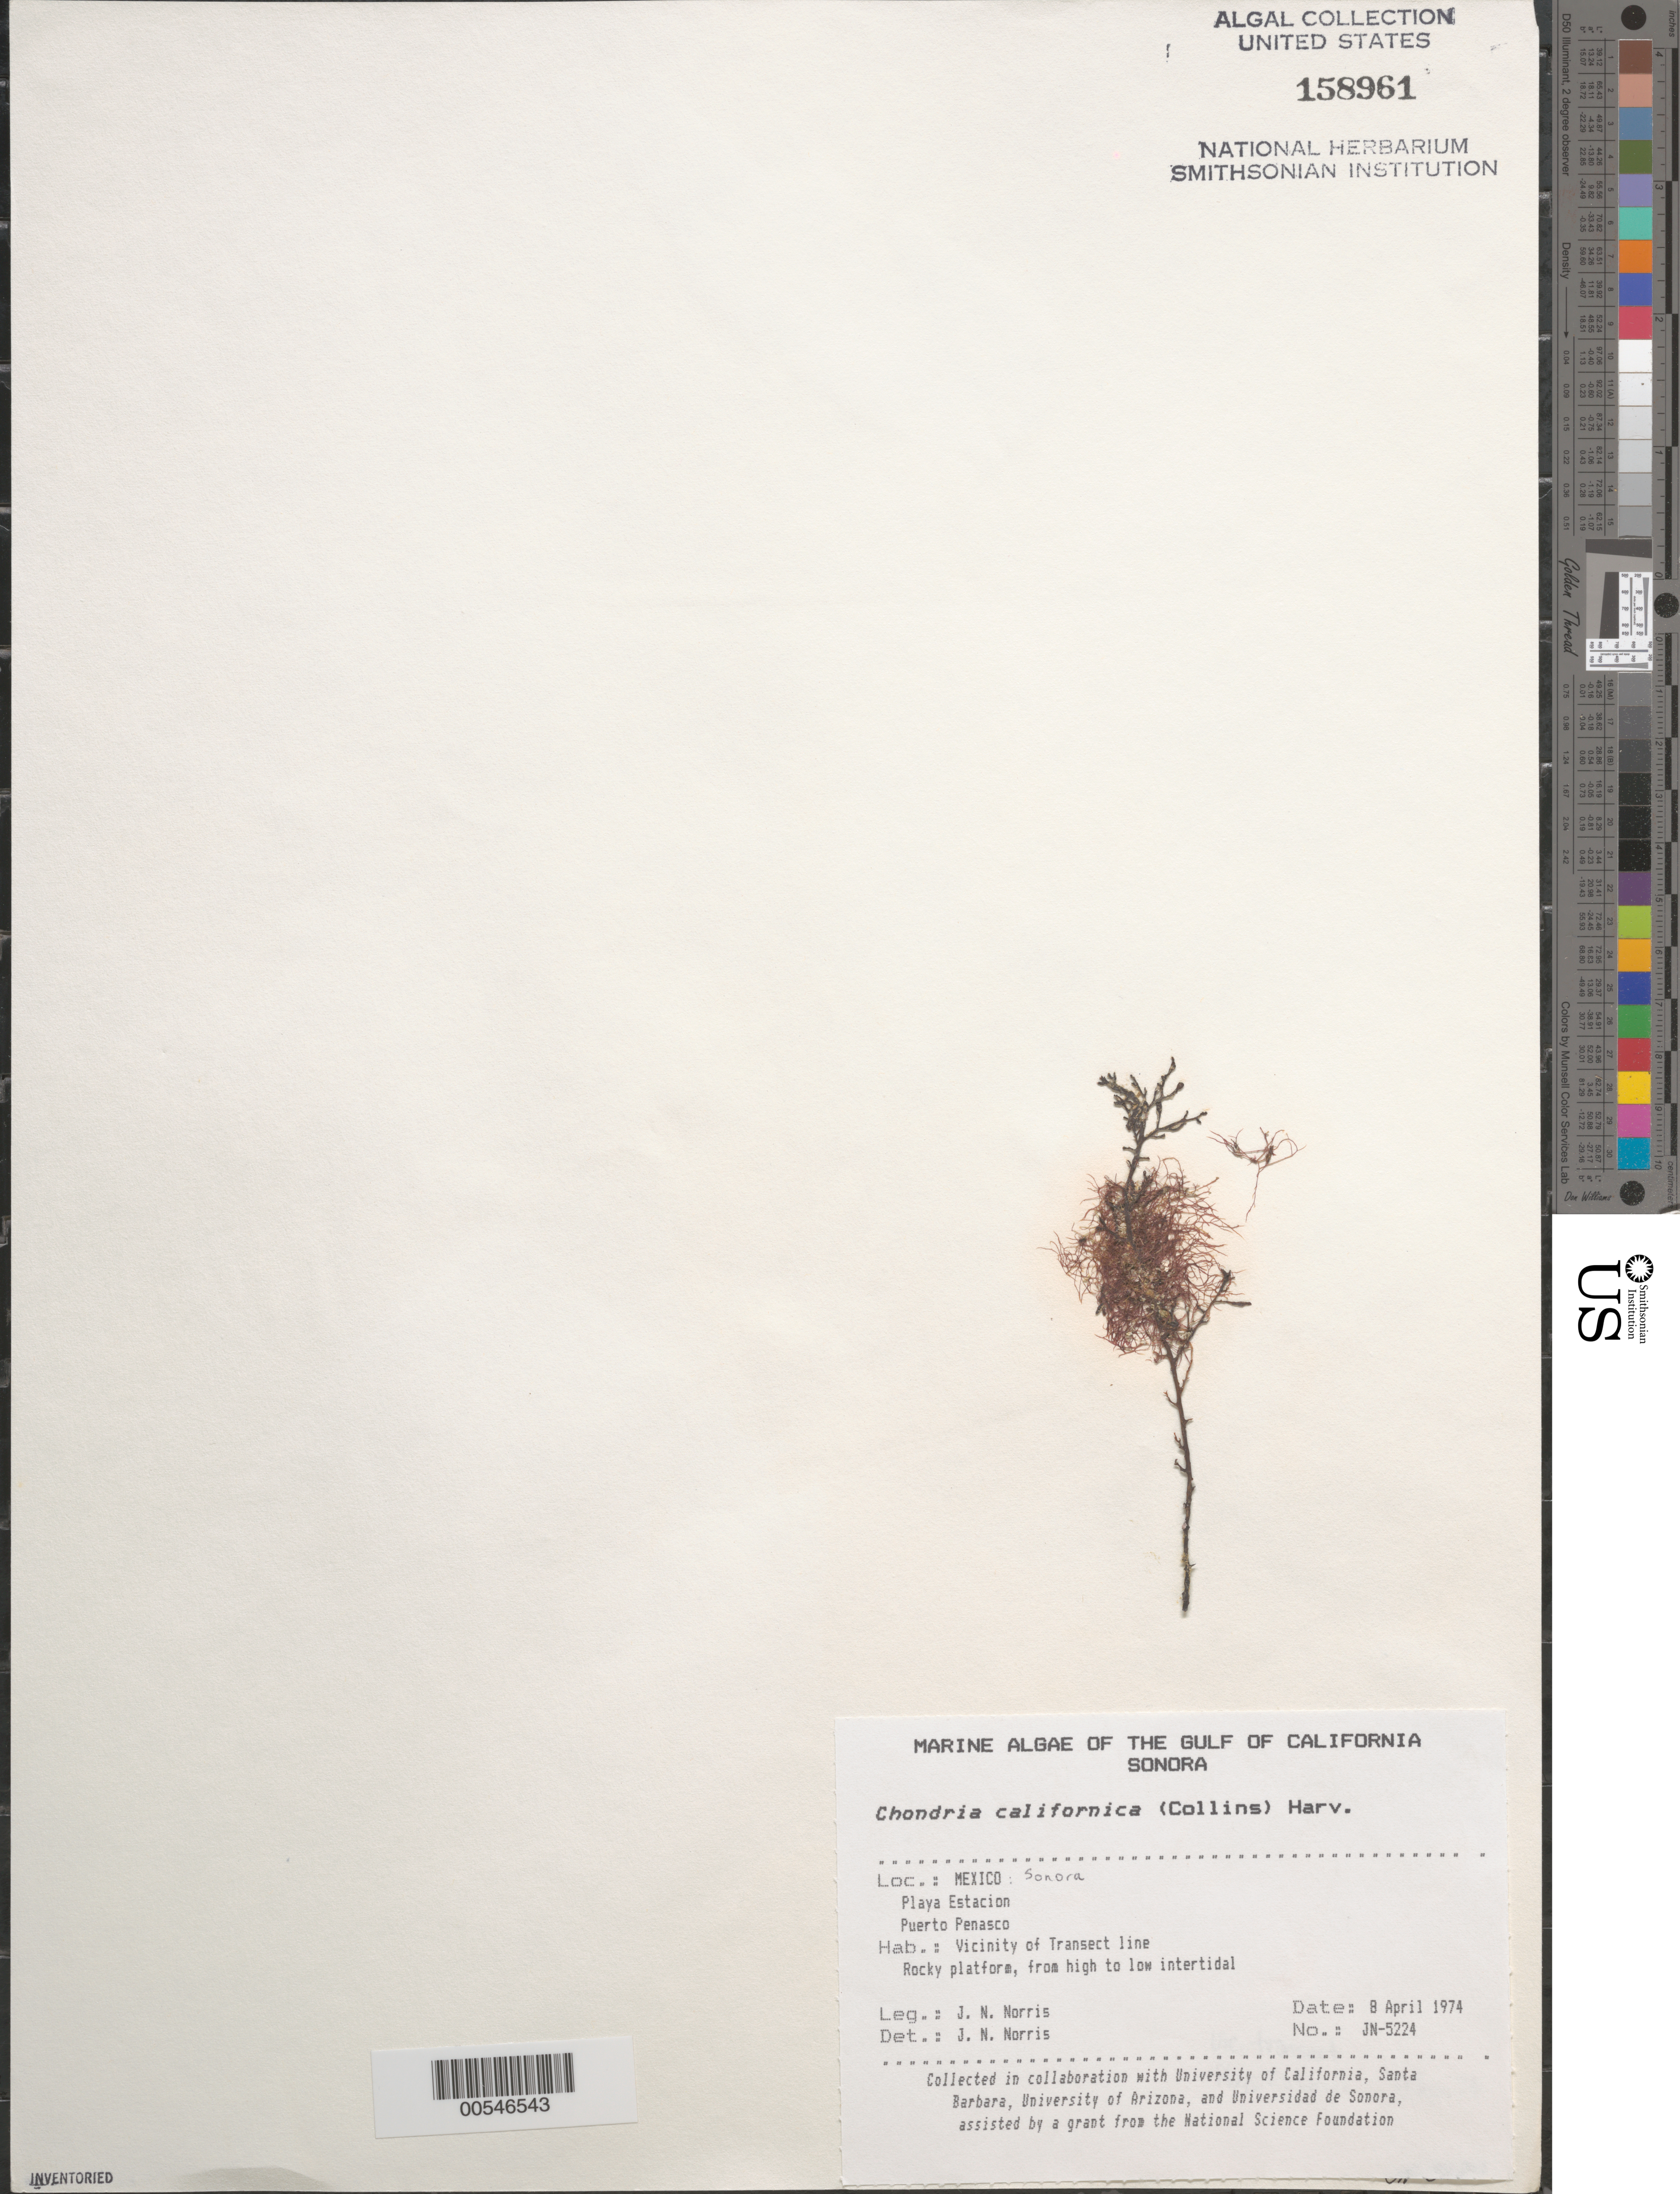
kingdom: Plantae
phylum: Rhodophyta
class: Florideophyceae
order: Ceramiales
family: Rhodomelaceae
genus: Chondria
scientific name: Chondria acrorhizophora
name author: Setch. & N.L. Gardner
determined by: Algae name updating Project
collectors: J. N. Norris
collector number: JN-5224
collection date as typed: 08 Apr 1974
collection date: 1974-04-08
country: Mexico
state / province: Sonora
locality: Playa Estacion, Puerto Penasco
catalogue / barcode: US 158961